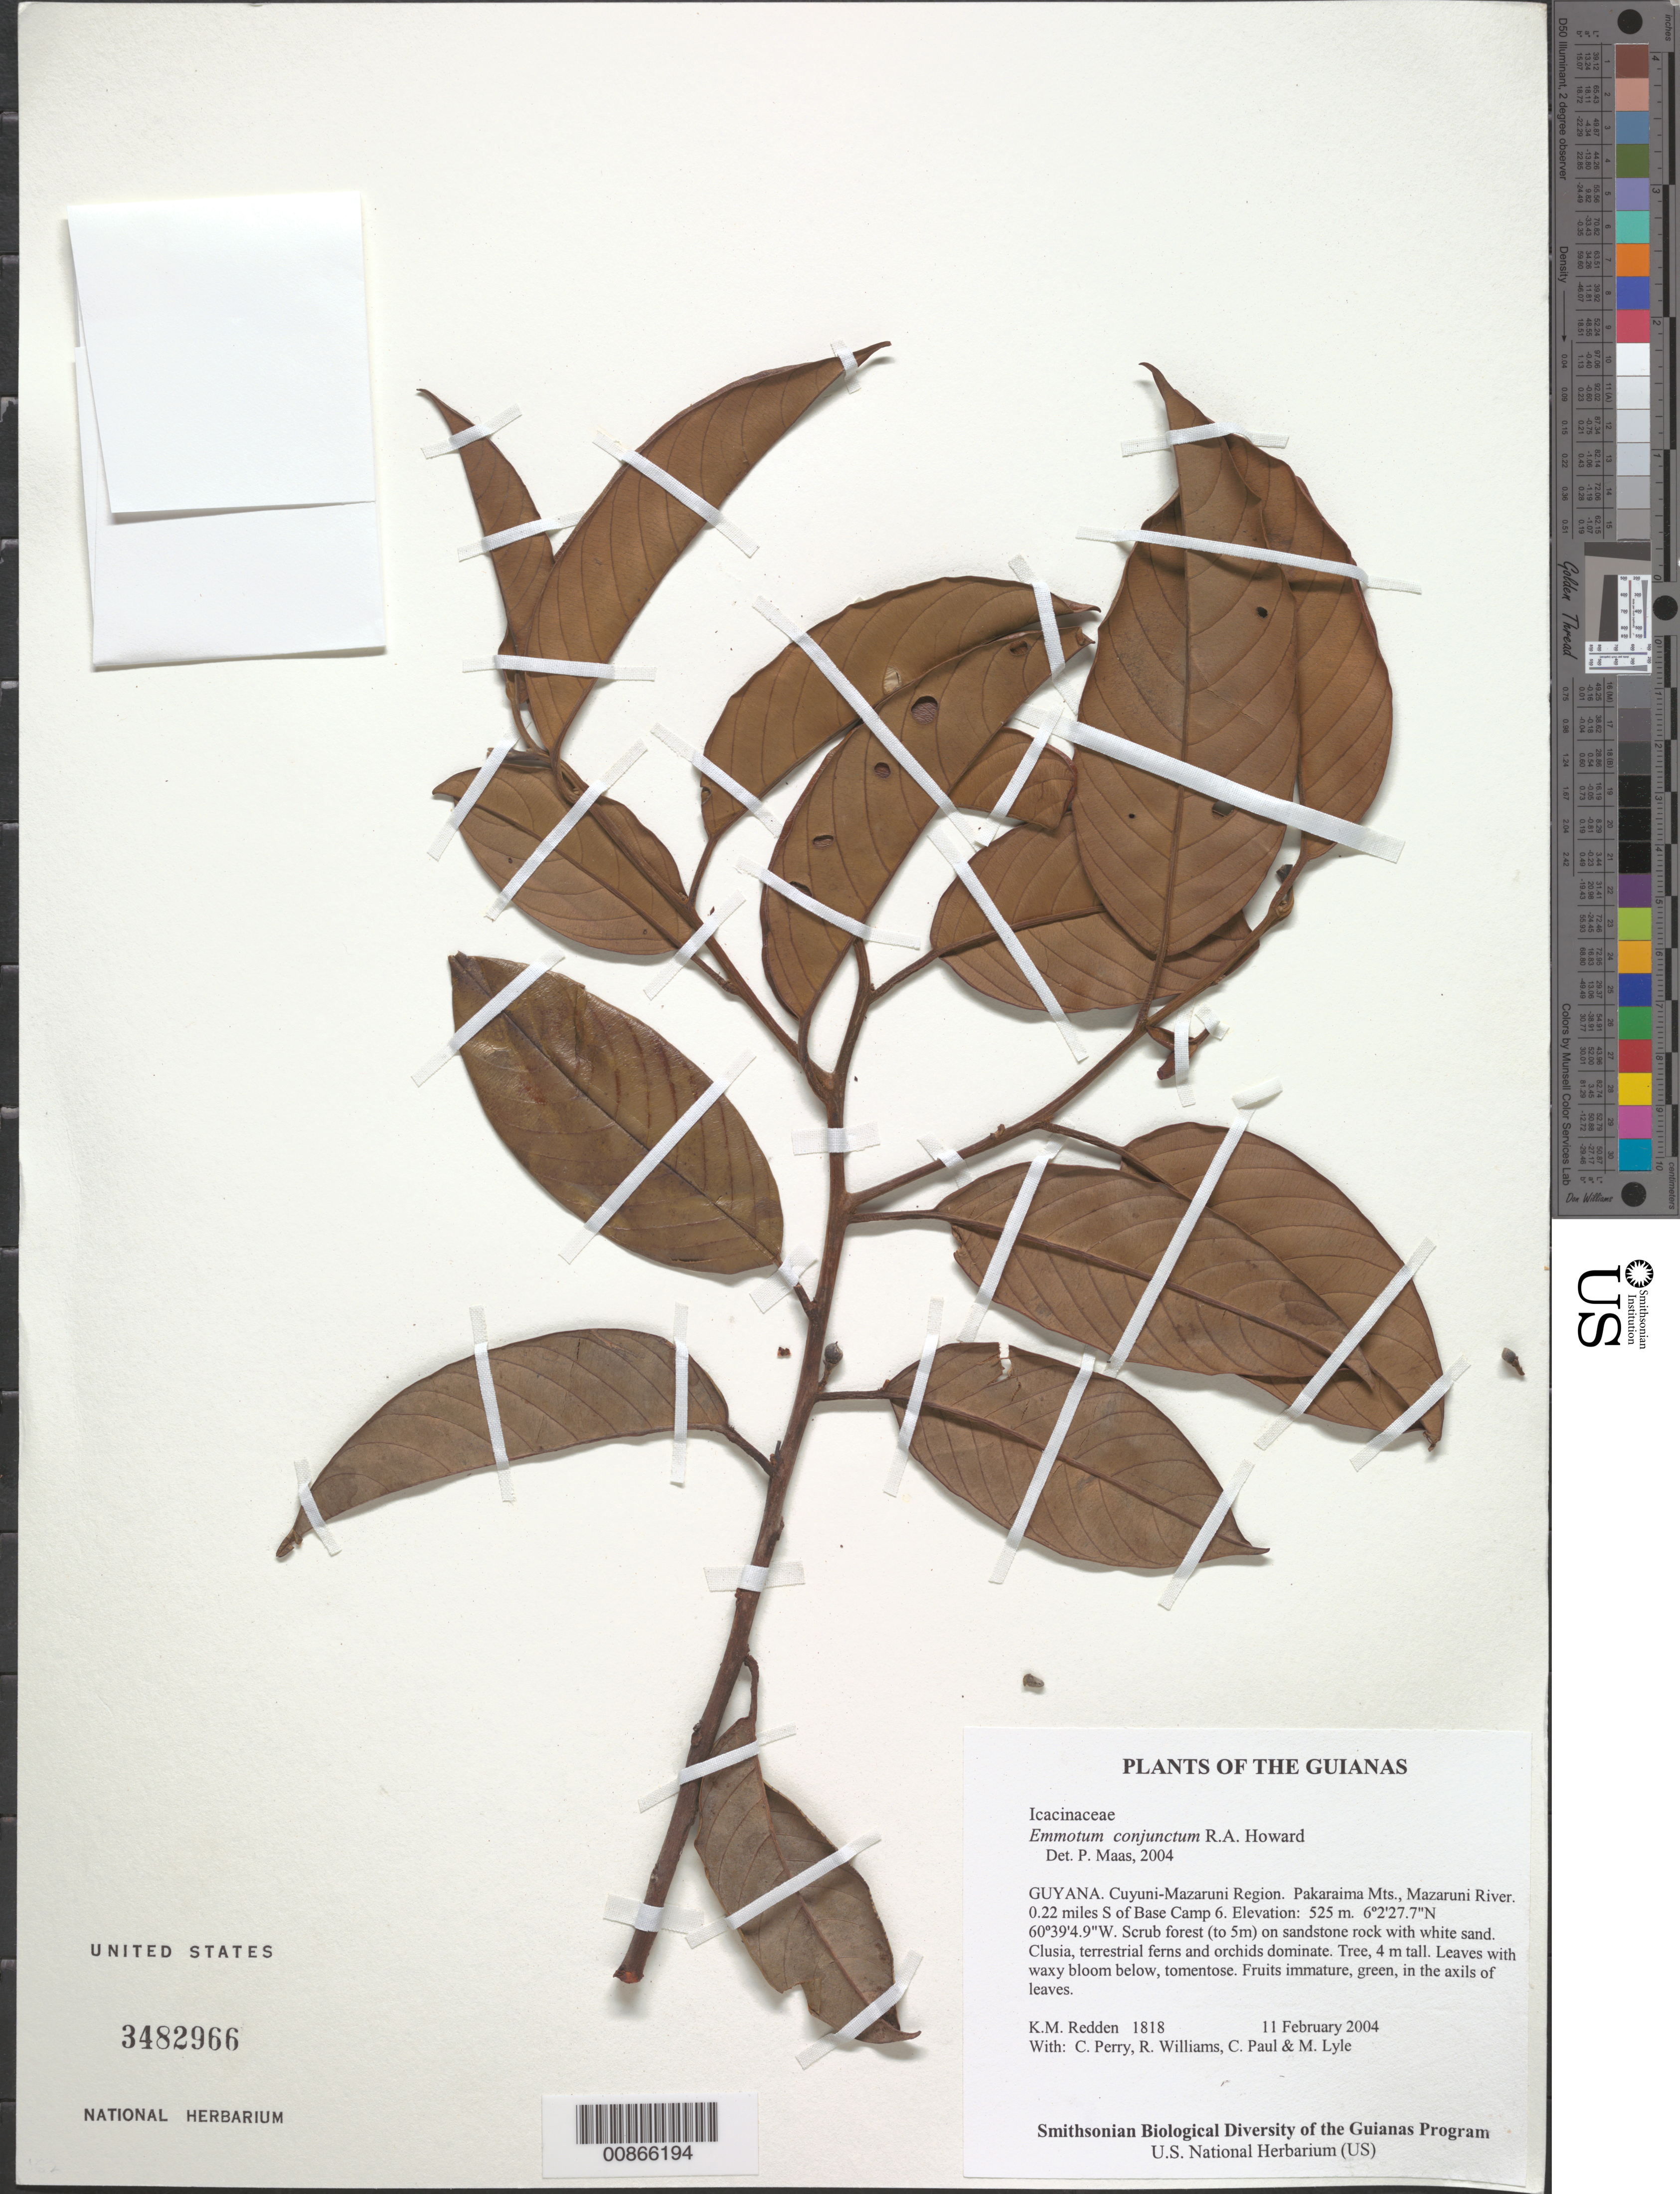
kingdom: Plantae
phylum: Tracheophyta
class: Magnoliopsida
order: Metteniusales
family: Metteniusaceae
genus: Emmotum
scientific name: Emmotum conjunctum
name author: R.A. Howard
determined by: Maas, Paul J. M.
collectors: K. M. Redden, C. Perry, R. Williams, C. Paul & M. Lyle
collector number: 1818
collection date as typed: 11 February 2004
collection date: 2004-02-11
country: Guyana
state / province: Cuyuni-Mazaruni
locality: Pakaraima Mts., Mazaruni River. 0.22 miles S of Base Camp 6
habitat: Scrub forest (to 5m) on sandstone rock with white sand. Clusia, terrestrial ferns and orchids dominate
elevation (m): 525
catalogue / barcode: US 3482966